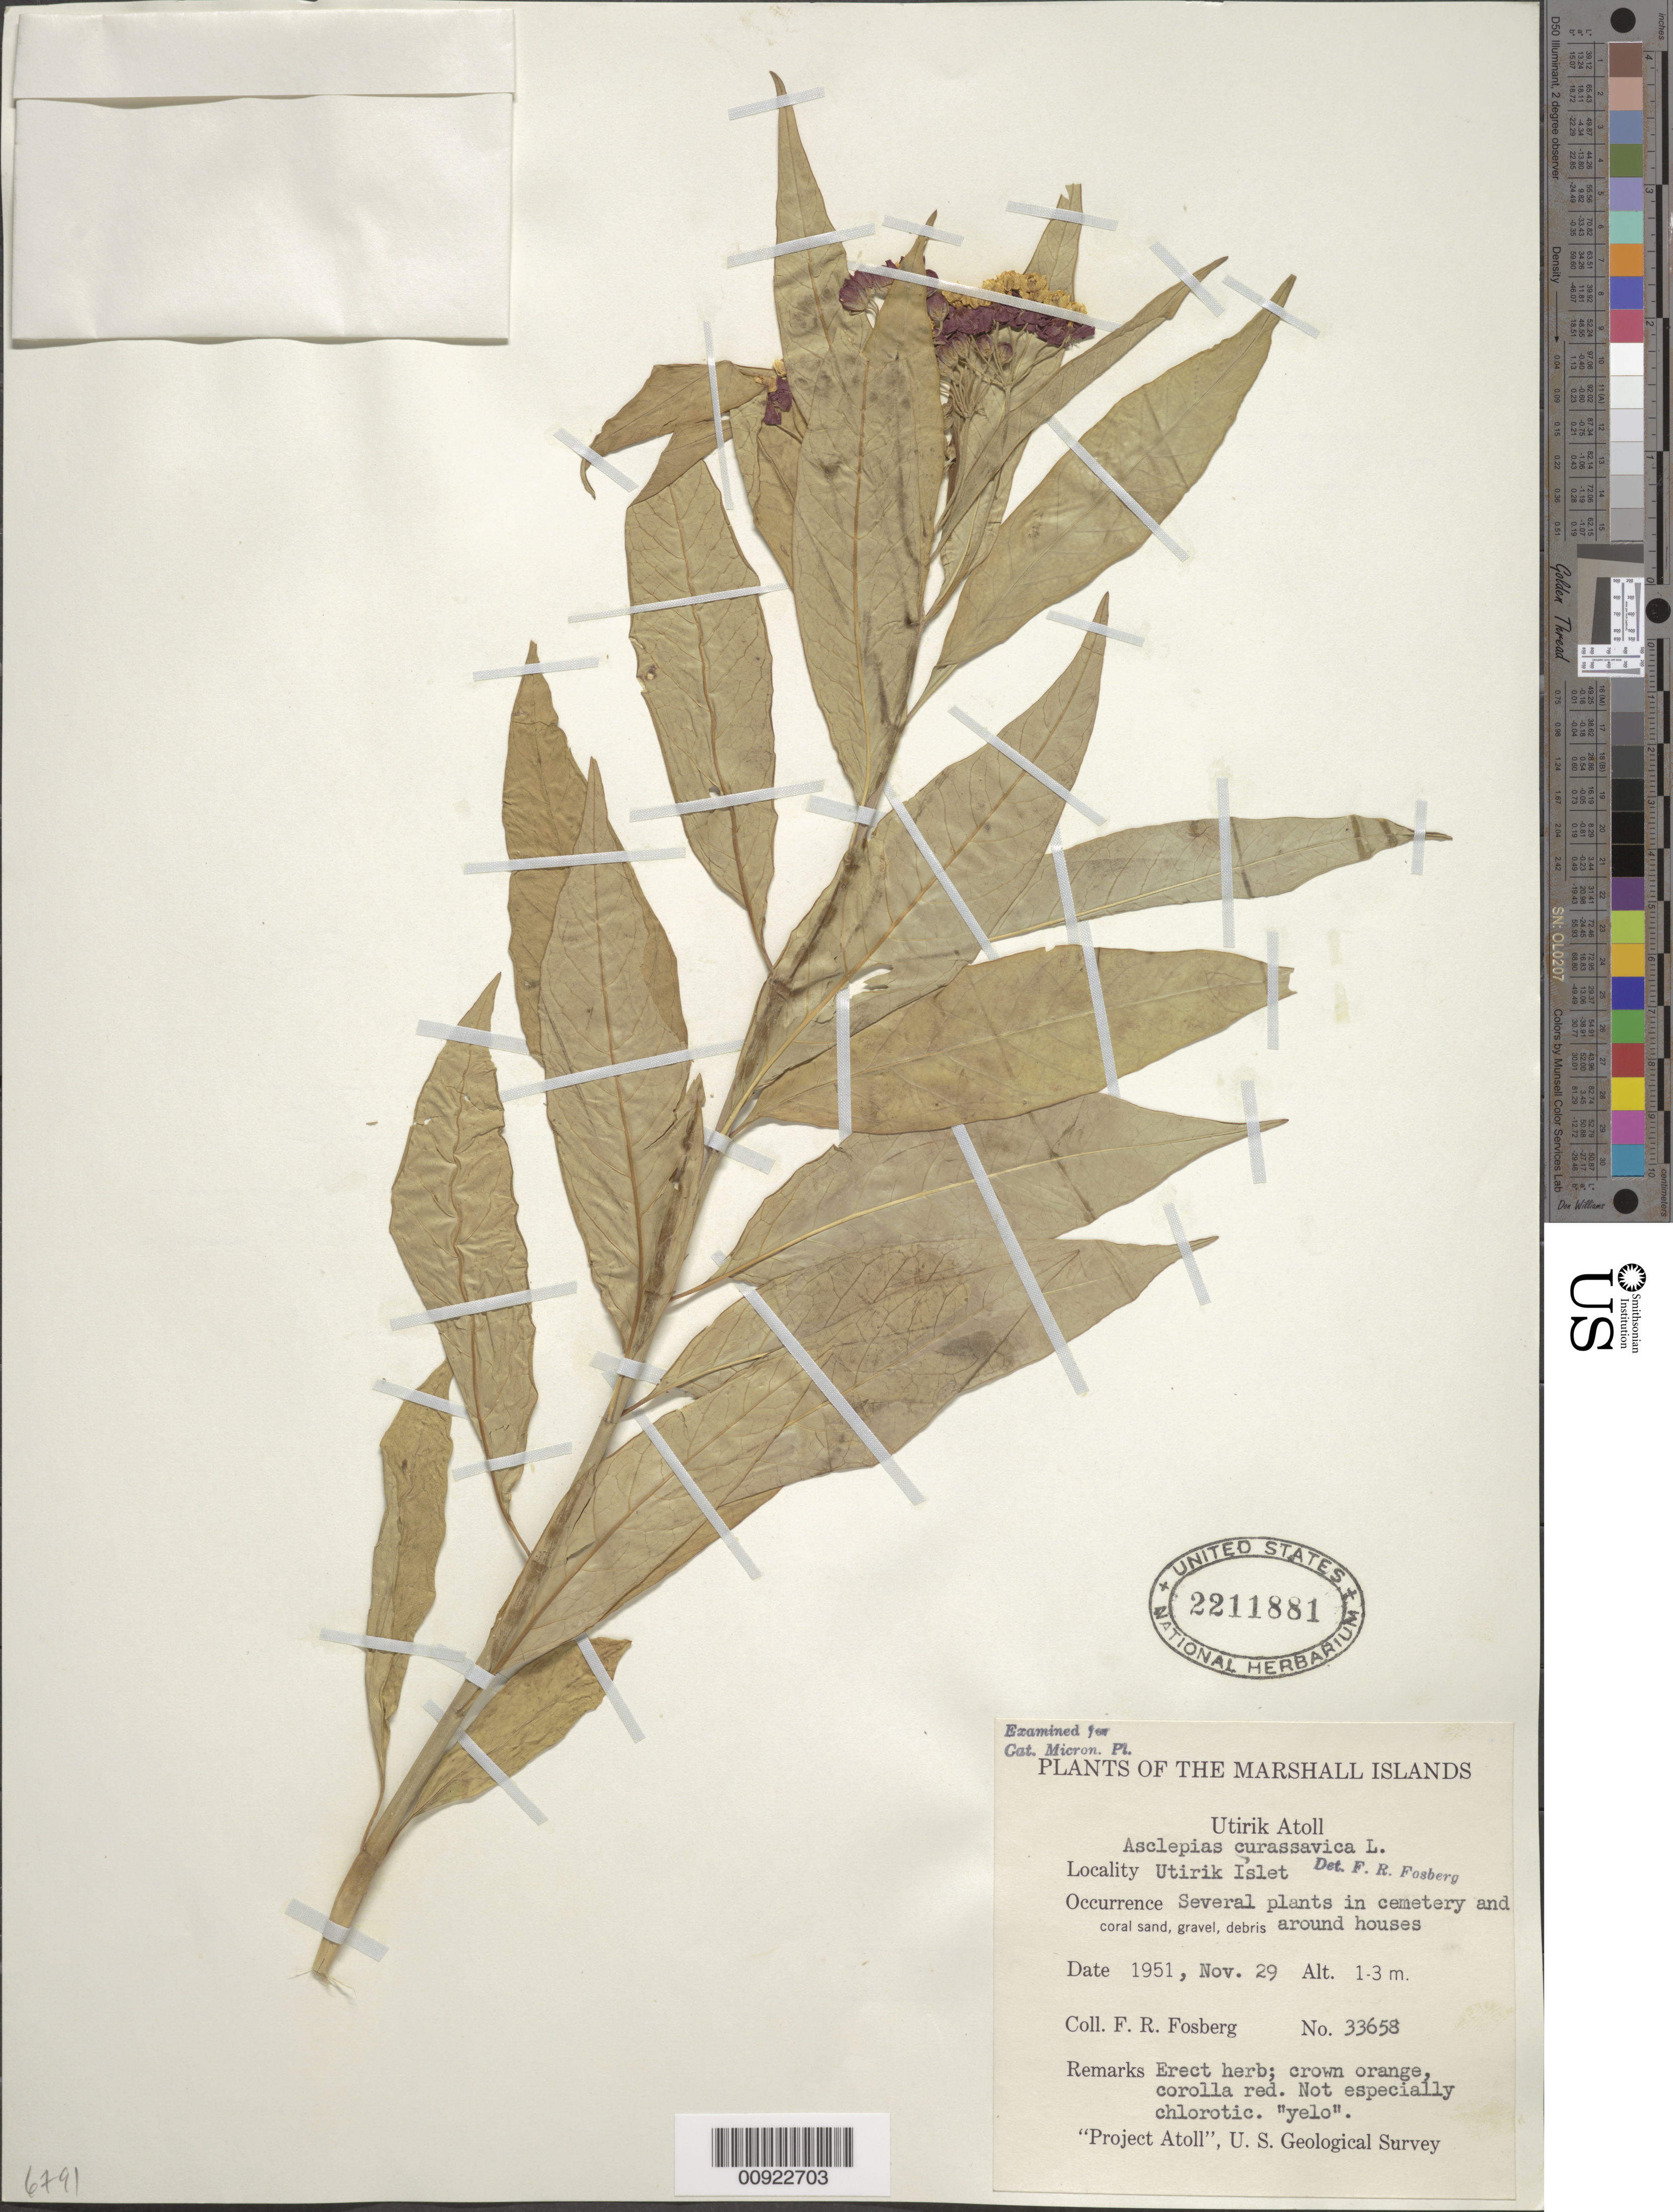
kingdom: Plantae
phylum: Tracheophyta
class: Magnoliopsida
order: Gentianales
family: Apocynaceae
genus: Asclepias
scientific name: Asclepias curassavica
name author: L.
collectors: F. R. Fosberg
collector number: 33658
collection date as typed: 29 Nov 1951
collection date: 1951-11-29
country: Marshall Islands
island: Utrik Atoll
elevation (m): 1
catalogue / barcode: US 2211881